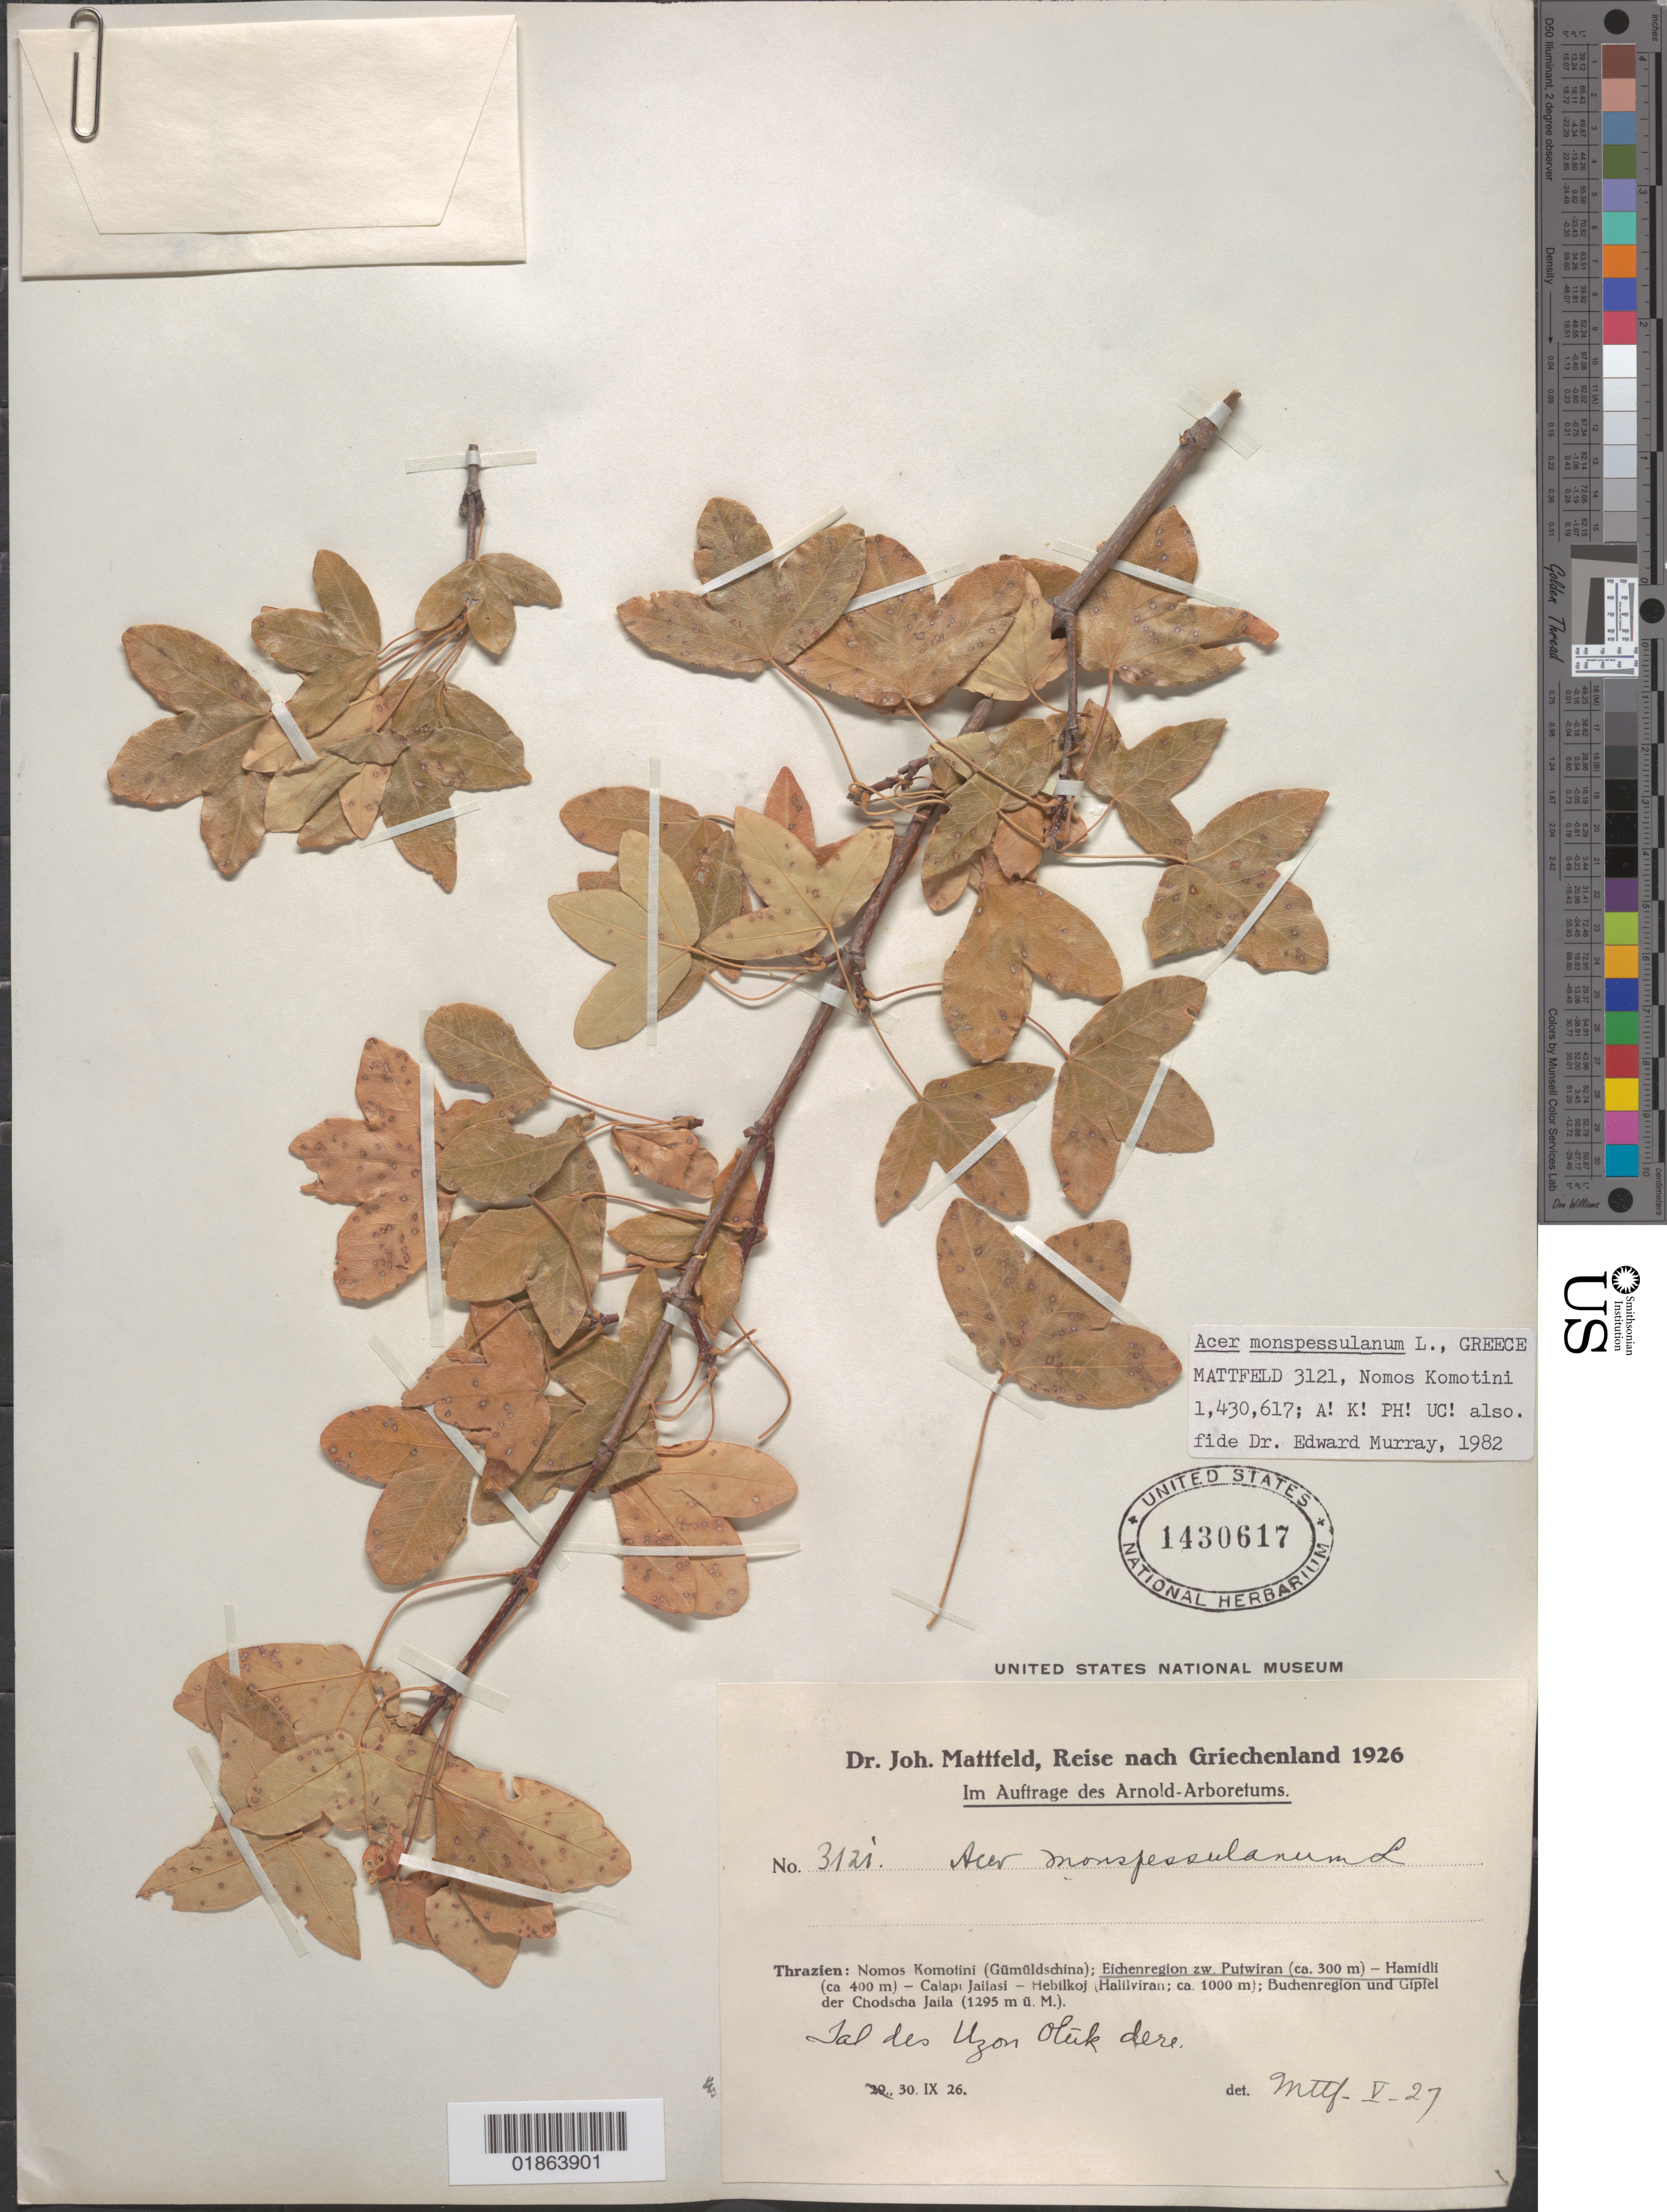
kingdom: Plantae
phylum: Tracheophyta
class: Magnoliopsida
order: Sapindales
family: Sapindaceae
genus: Acer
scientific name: Acer monspessulanum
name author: L.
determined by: Murray, Edward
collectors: J. Mattfeld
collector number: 3121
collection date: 1926-09-30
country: Greece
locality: Thrazien: Nomos Komofini (Gumuldschina); Eichenregion zw Putwiran (ca. 300 m) - Hamidli (ca. 400 m) - Calapi Jailasi - Hebilkoj (Halilvian; ca. 1000m); Buchenregion unde Giptel der Chodscha Jaila (1295 m ). Tal des Uzon Oleik dere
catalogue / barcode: US 1430617